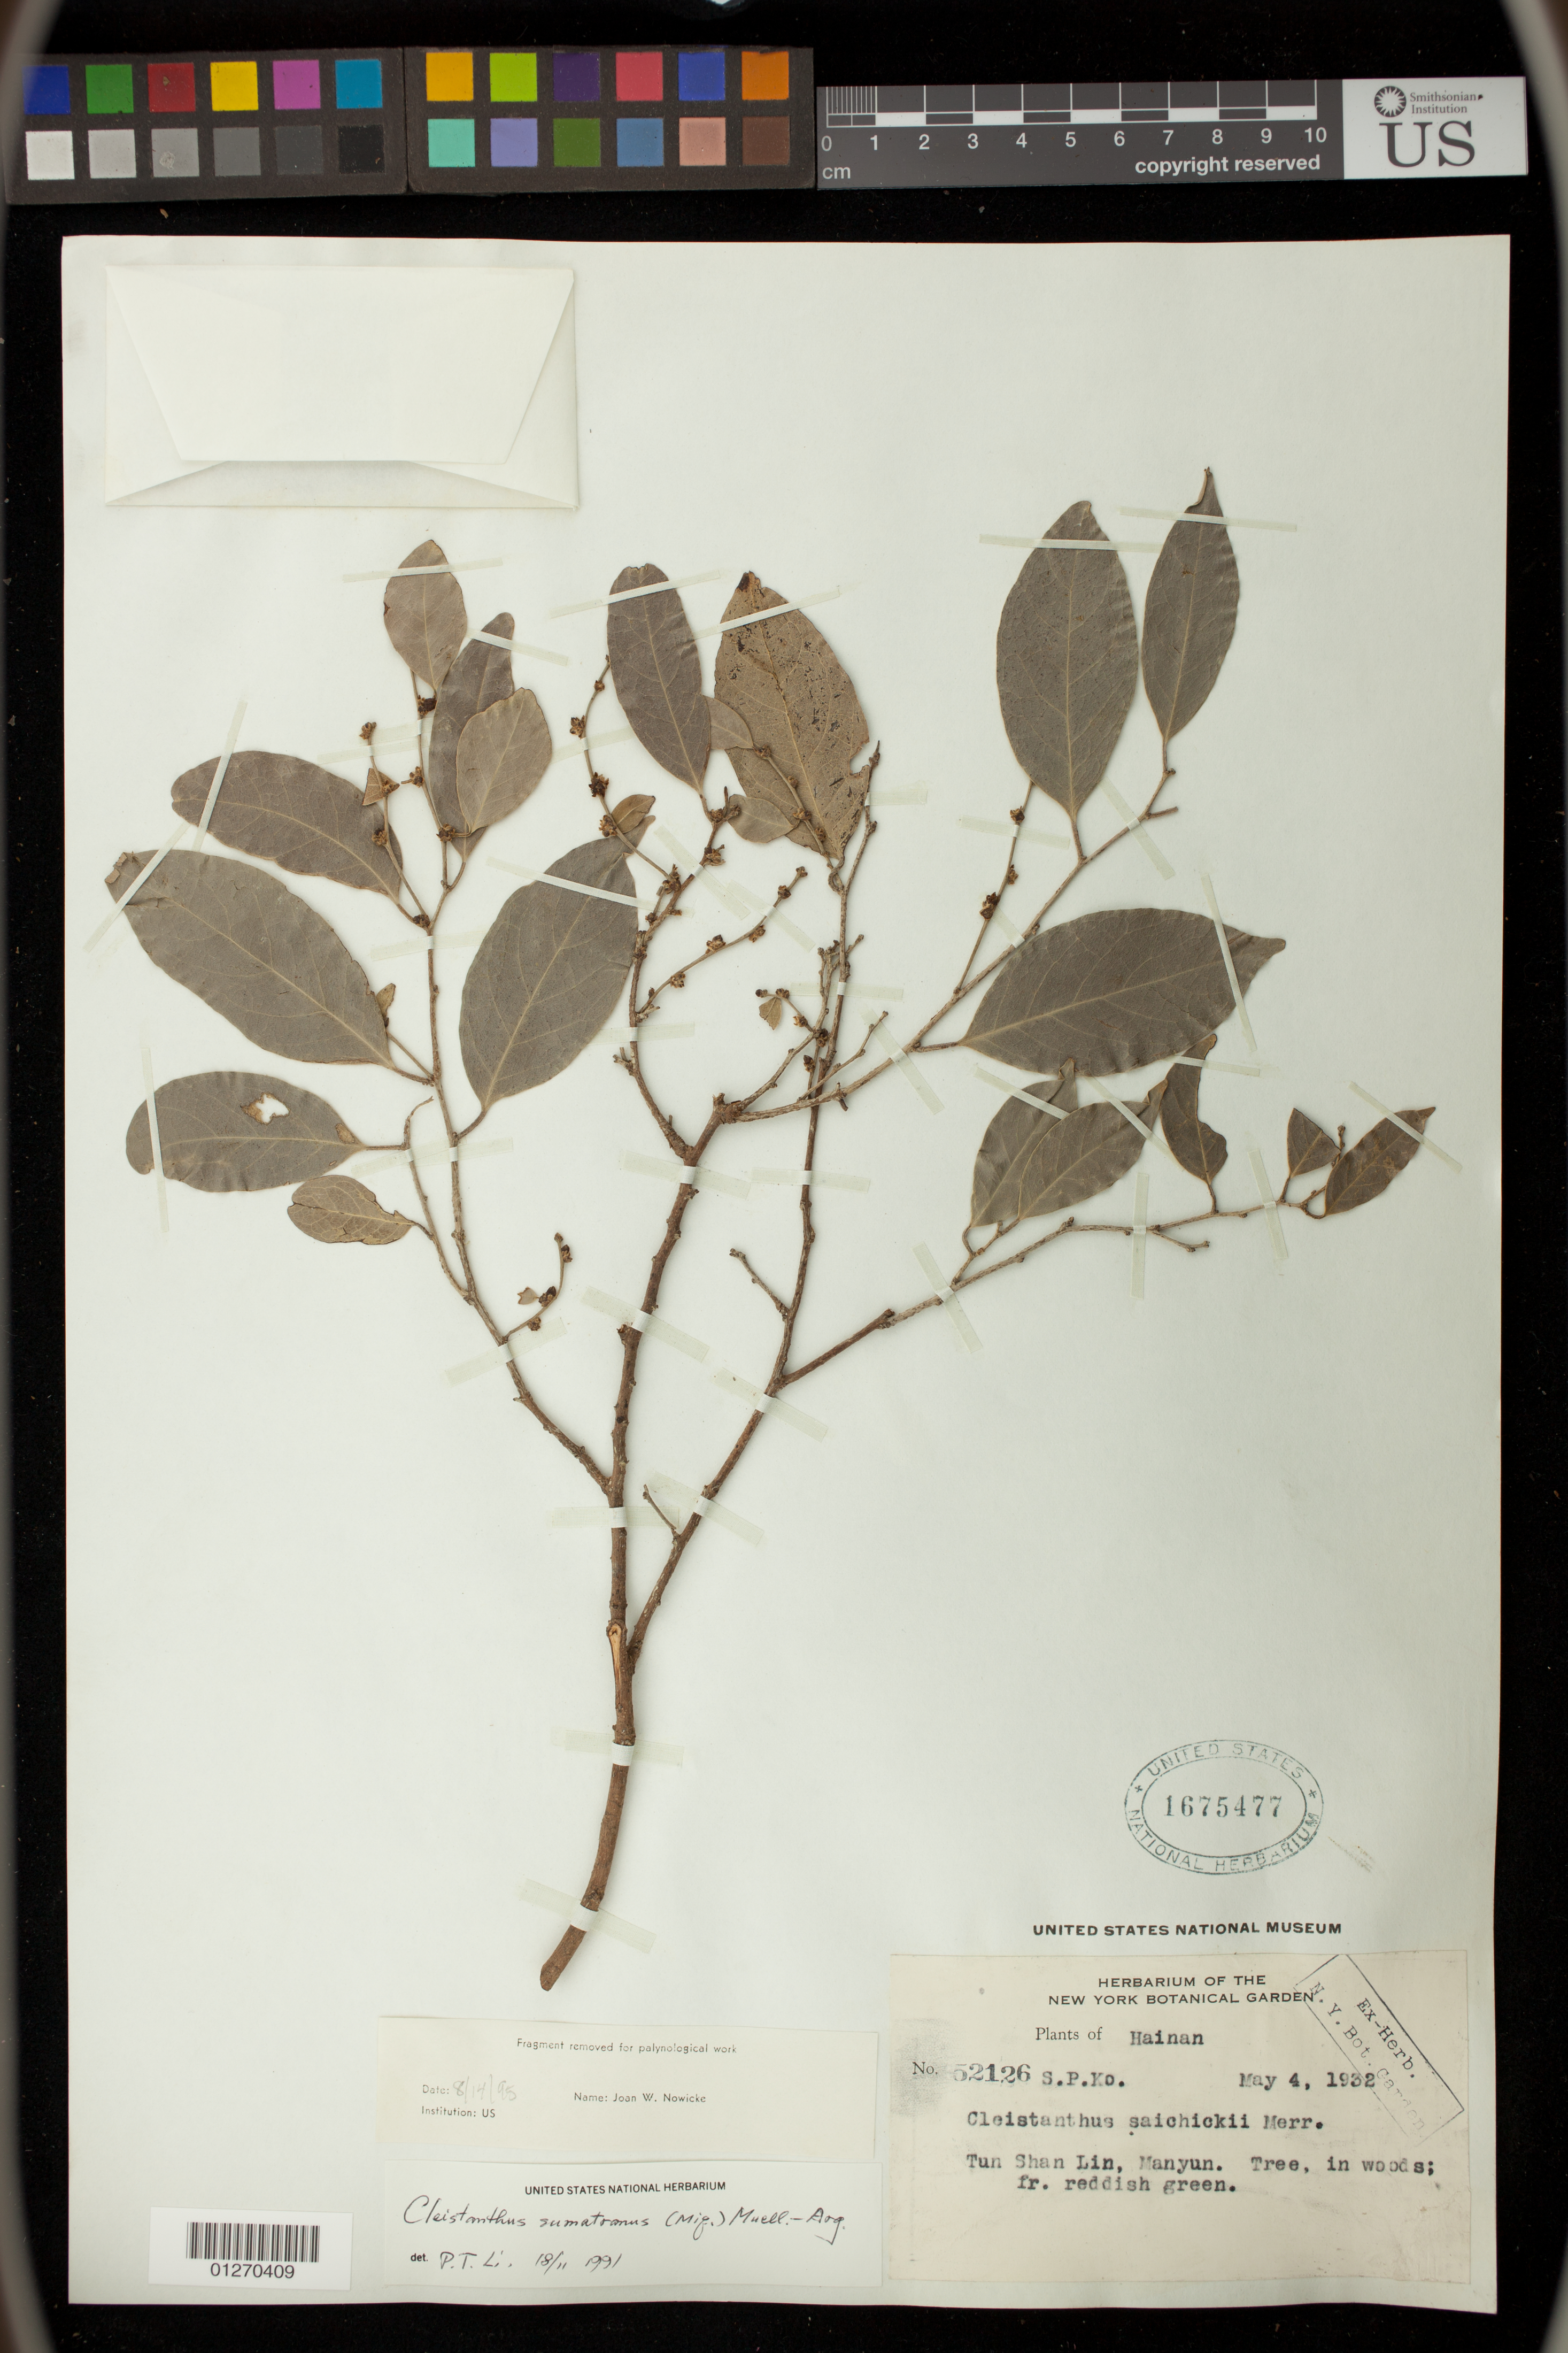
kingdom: Plantae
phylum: Tracheophyta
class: Magnoliopsida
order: Malpighiales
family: Phyllanthaceae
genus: Cleistanthus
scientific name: Cleistanthus sumatranus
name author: (Miq.) Müll. Arg.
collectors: S. P. Ko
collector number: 52126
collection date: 1932-05-04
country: China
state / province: Hainan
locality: Tun Shan Lin, Manyun.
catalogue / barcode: US 1675477